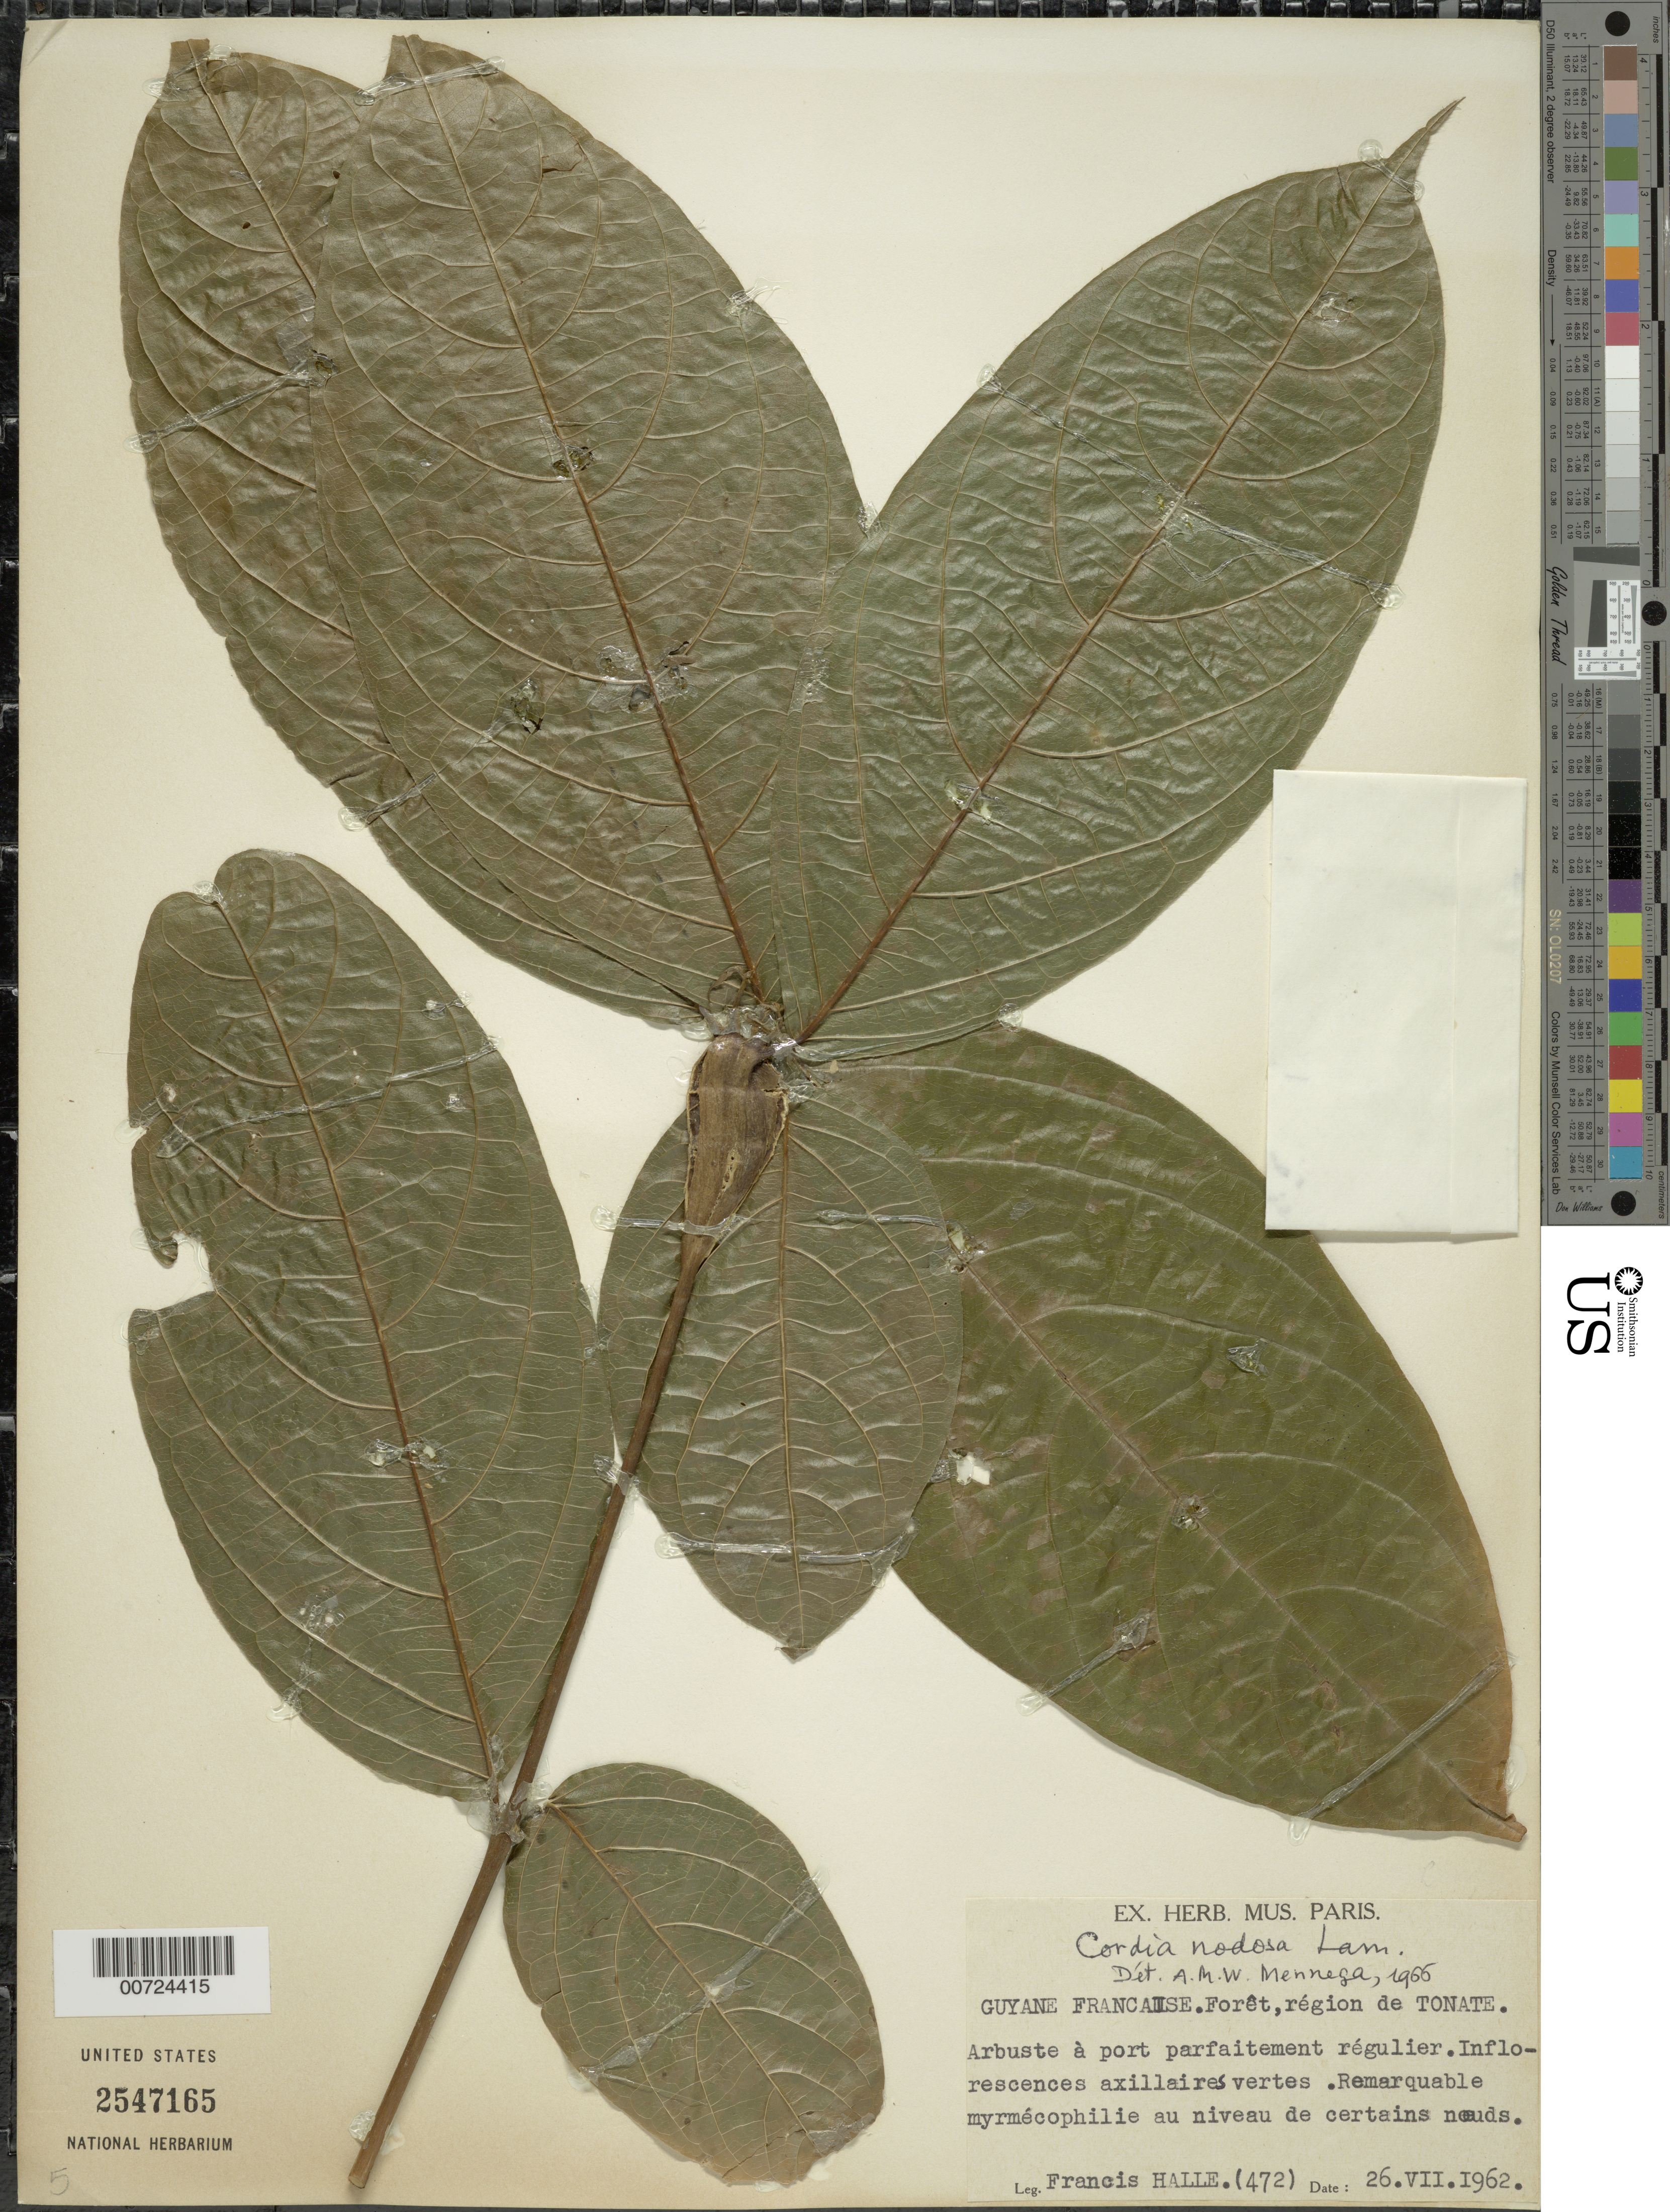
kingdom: Plantae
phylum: Tracheophyta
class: Magnoliopsida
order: Boraginales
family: Cordiaceae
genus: Cordia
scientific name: Cordia nodosa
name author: Lam.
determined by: Mennega, A. M. W.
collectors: F. Hallé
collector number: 472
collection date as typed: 26-Jul-62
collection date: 1962-07-26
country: French Guiana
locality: Tonate, vic.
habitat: Forest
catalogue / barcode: US 2547165